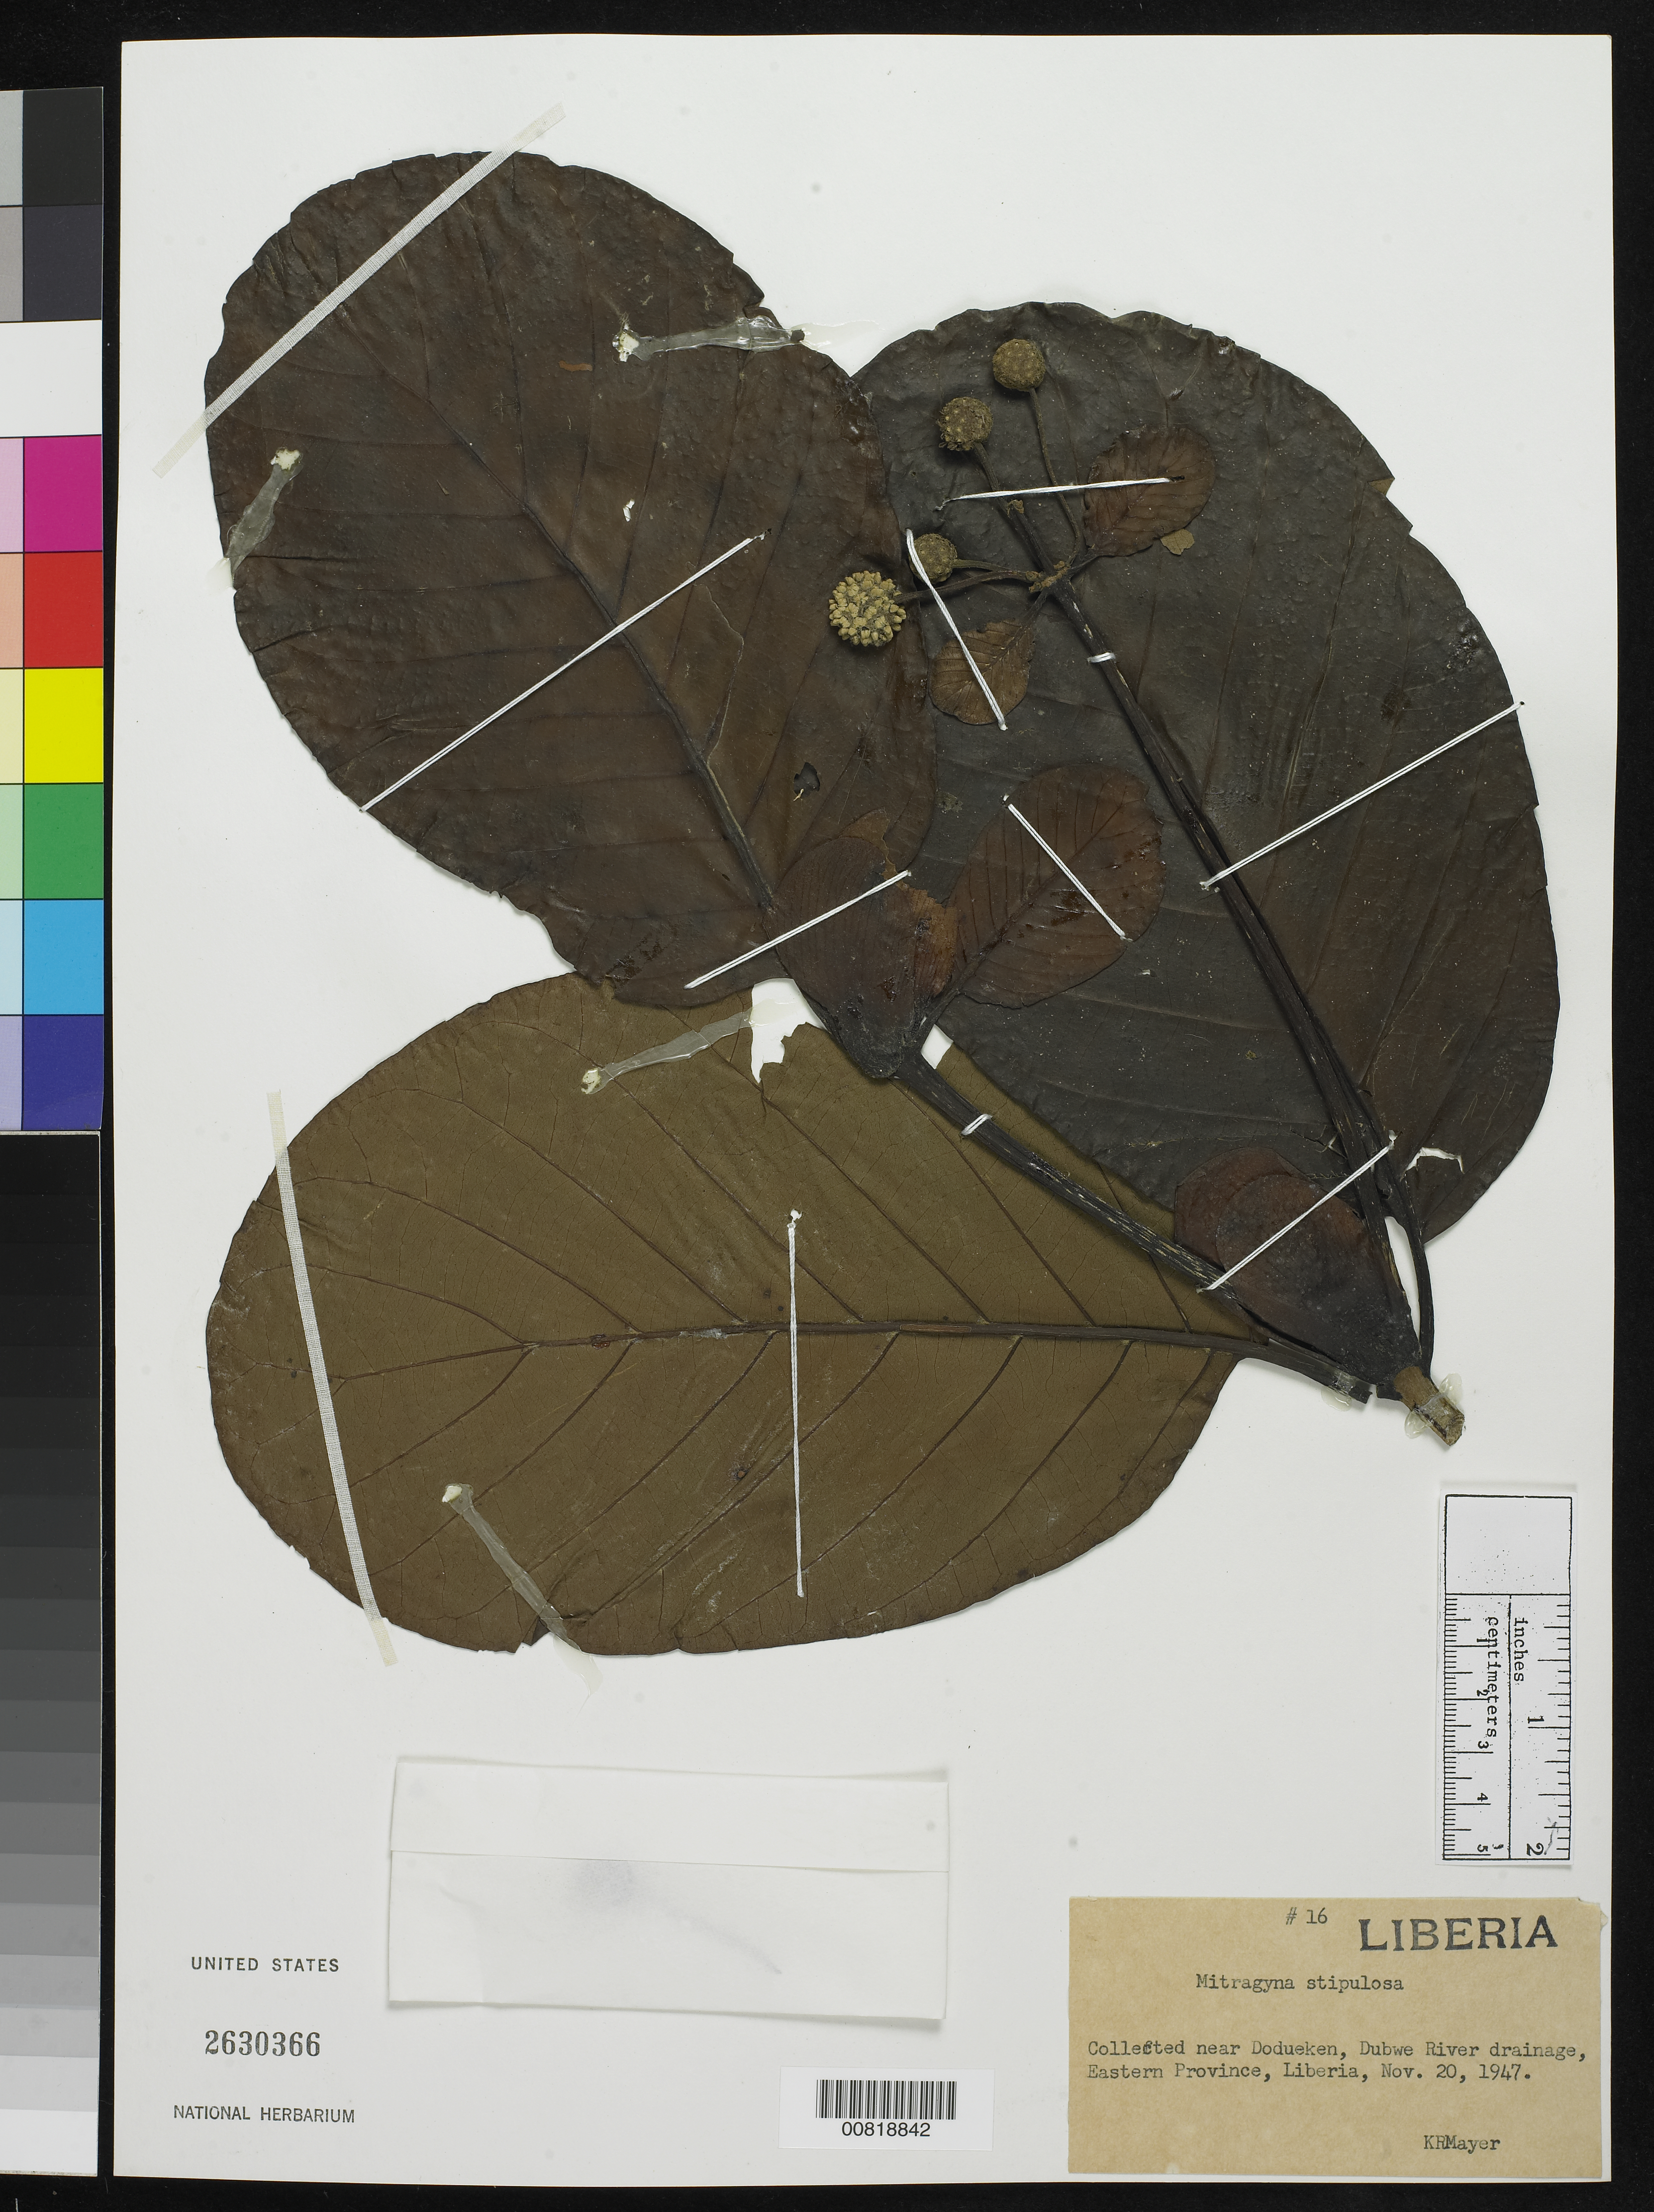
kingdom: Plantae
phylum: Tracheophyta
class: Magnoliopsida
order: Gentianales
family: Rubiaceae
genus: Mitragyna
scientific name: Mitragyna stipulosa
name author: (DC.) Kuntze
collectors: K. R. Mayer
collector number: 16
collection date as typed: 20 Nov 1947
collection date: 1947-11-20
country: Liberia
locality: Eastern Province: Dubwe River drainage, near Dodueken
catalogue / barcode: US 2630366